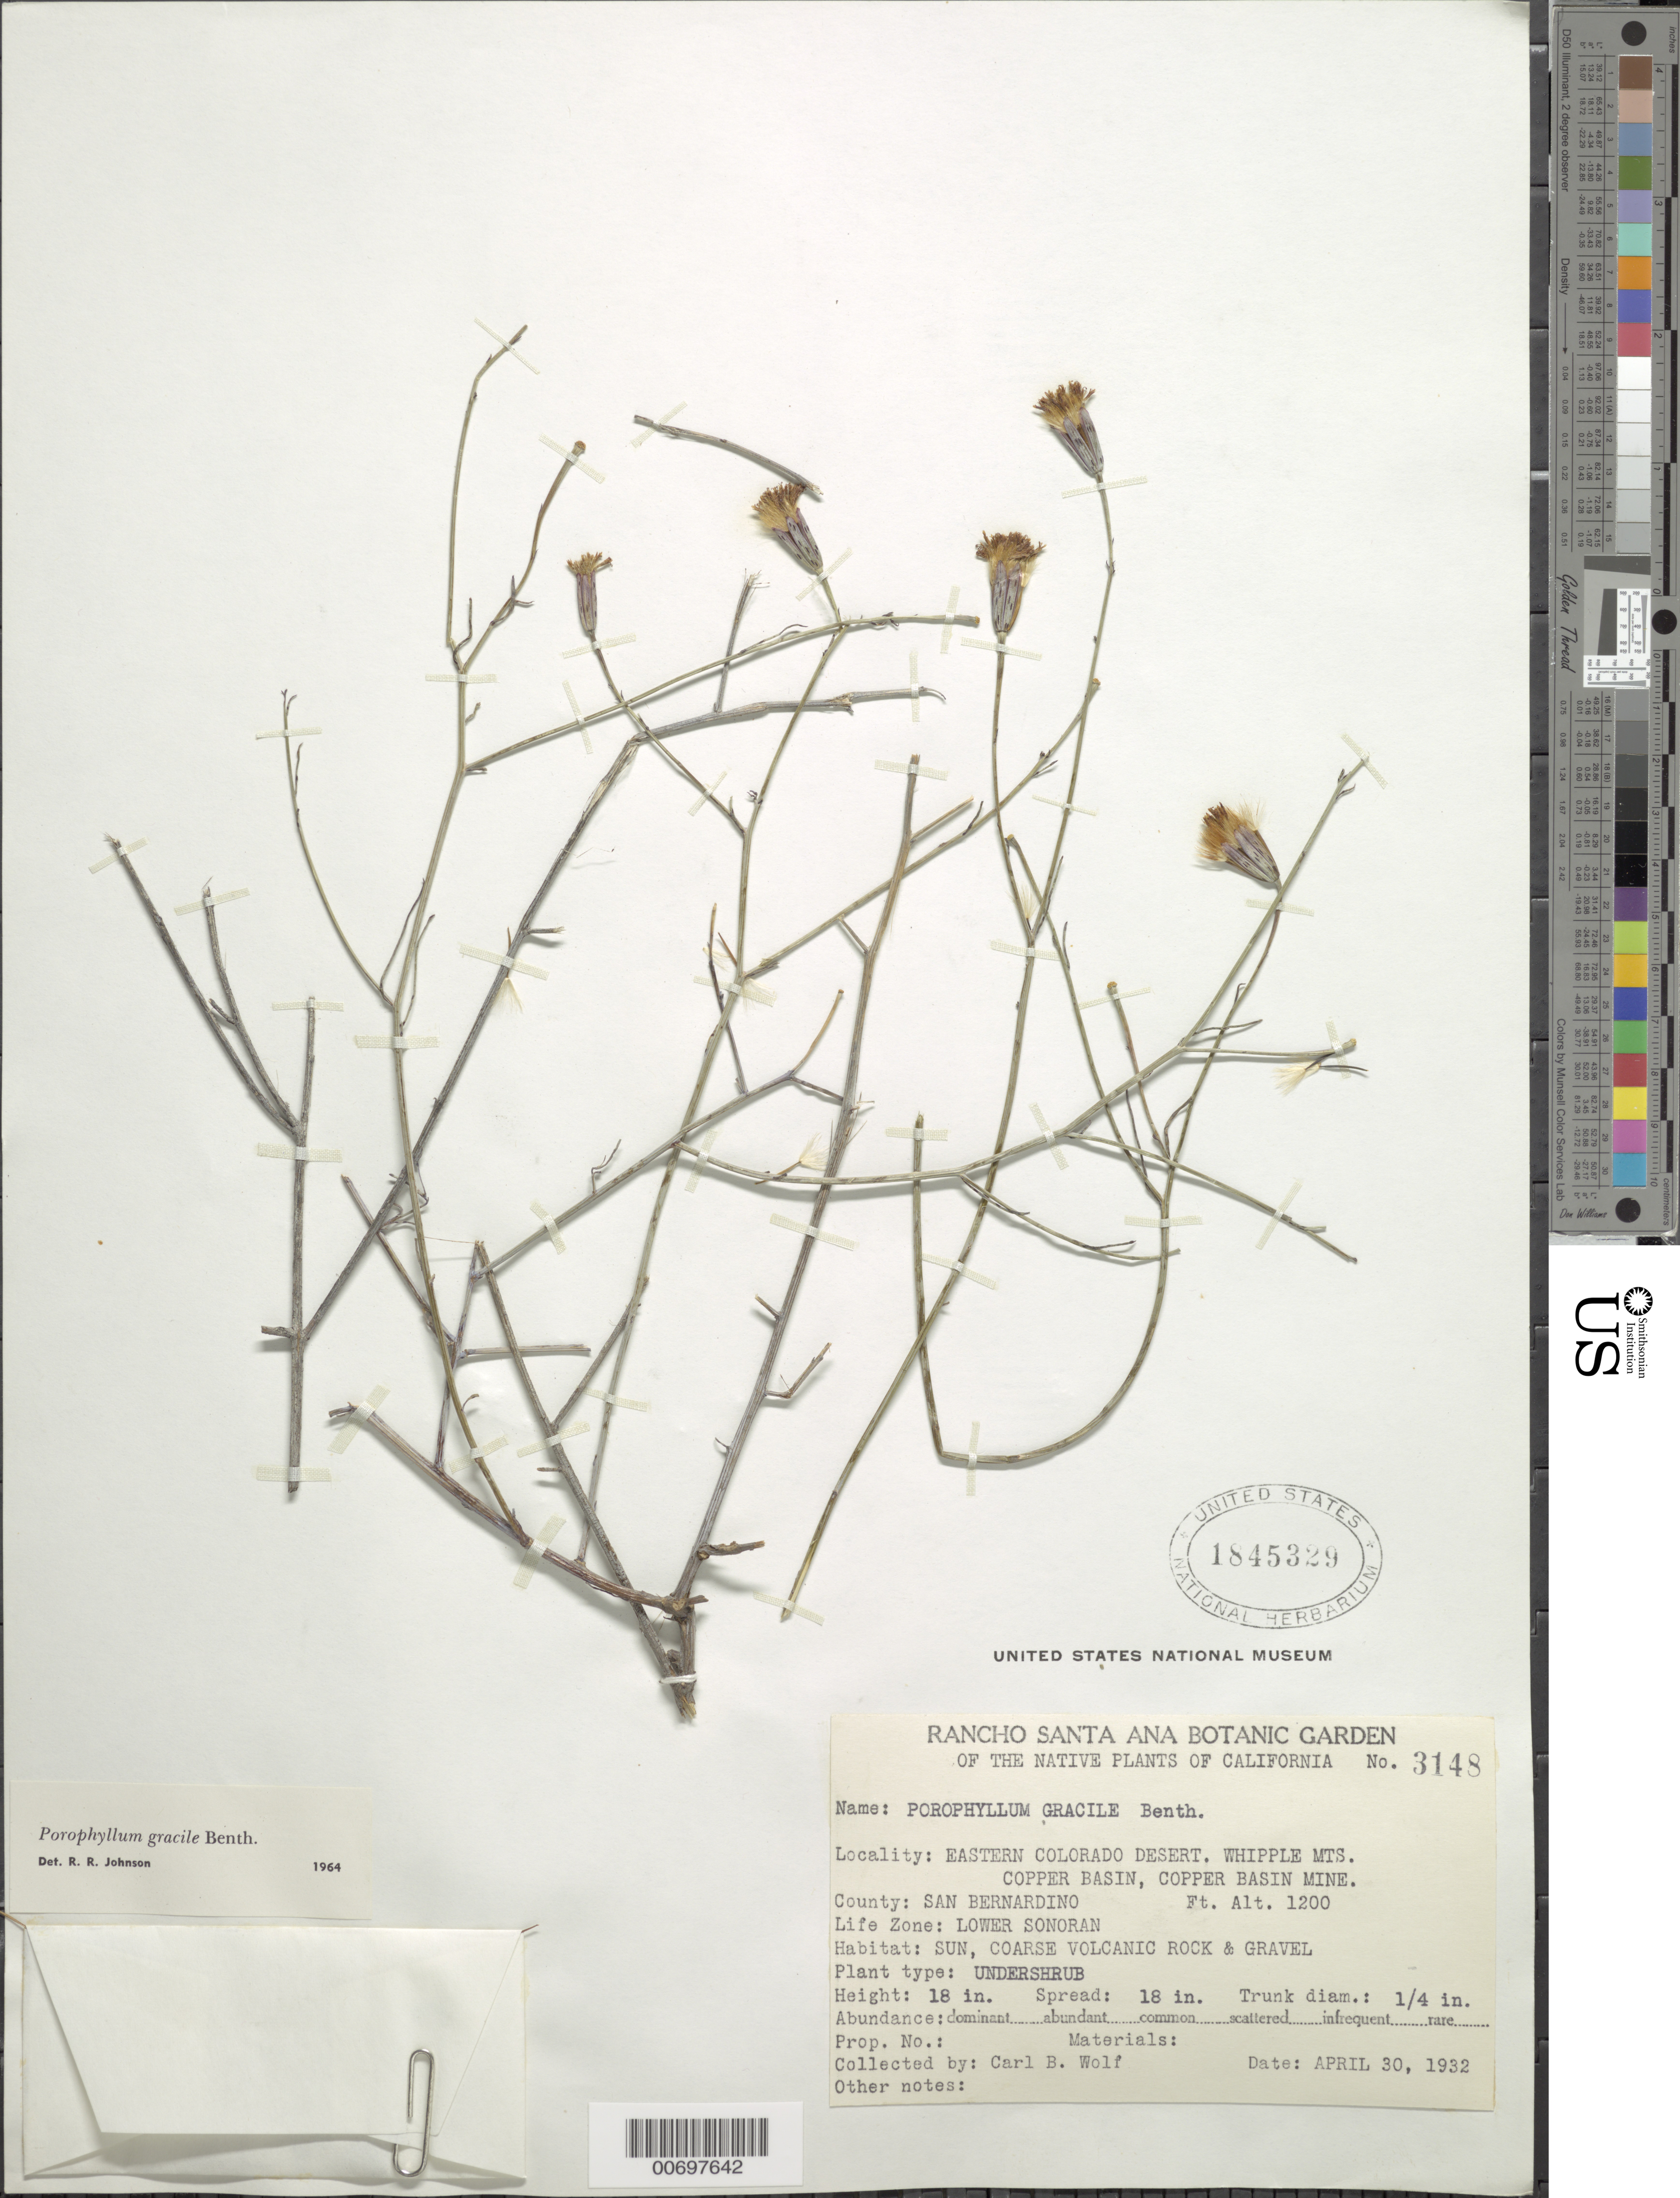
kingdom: Plantae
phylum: Tracheophyta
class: Magnoliopsida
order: Asterales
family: Asteraceae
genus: Porophyllum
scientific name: Porophyllum gracile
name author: Benth.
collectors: C. B. Wolf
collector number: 3148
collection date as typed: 30 Apr 1932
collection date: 1932-04-30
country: United States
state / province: California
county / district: San Bernardino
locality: Eastern Colorado Desert. Whipple Mts. Copper Basin, Copper Basin Mine.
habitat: Life Zone: Lower Sonoran. Sun, course volcanic rock & gravel.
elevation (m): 366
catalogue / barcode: US 1845329